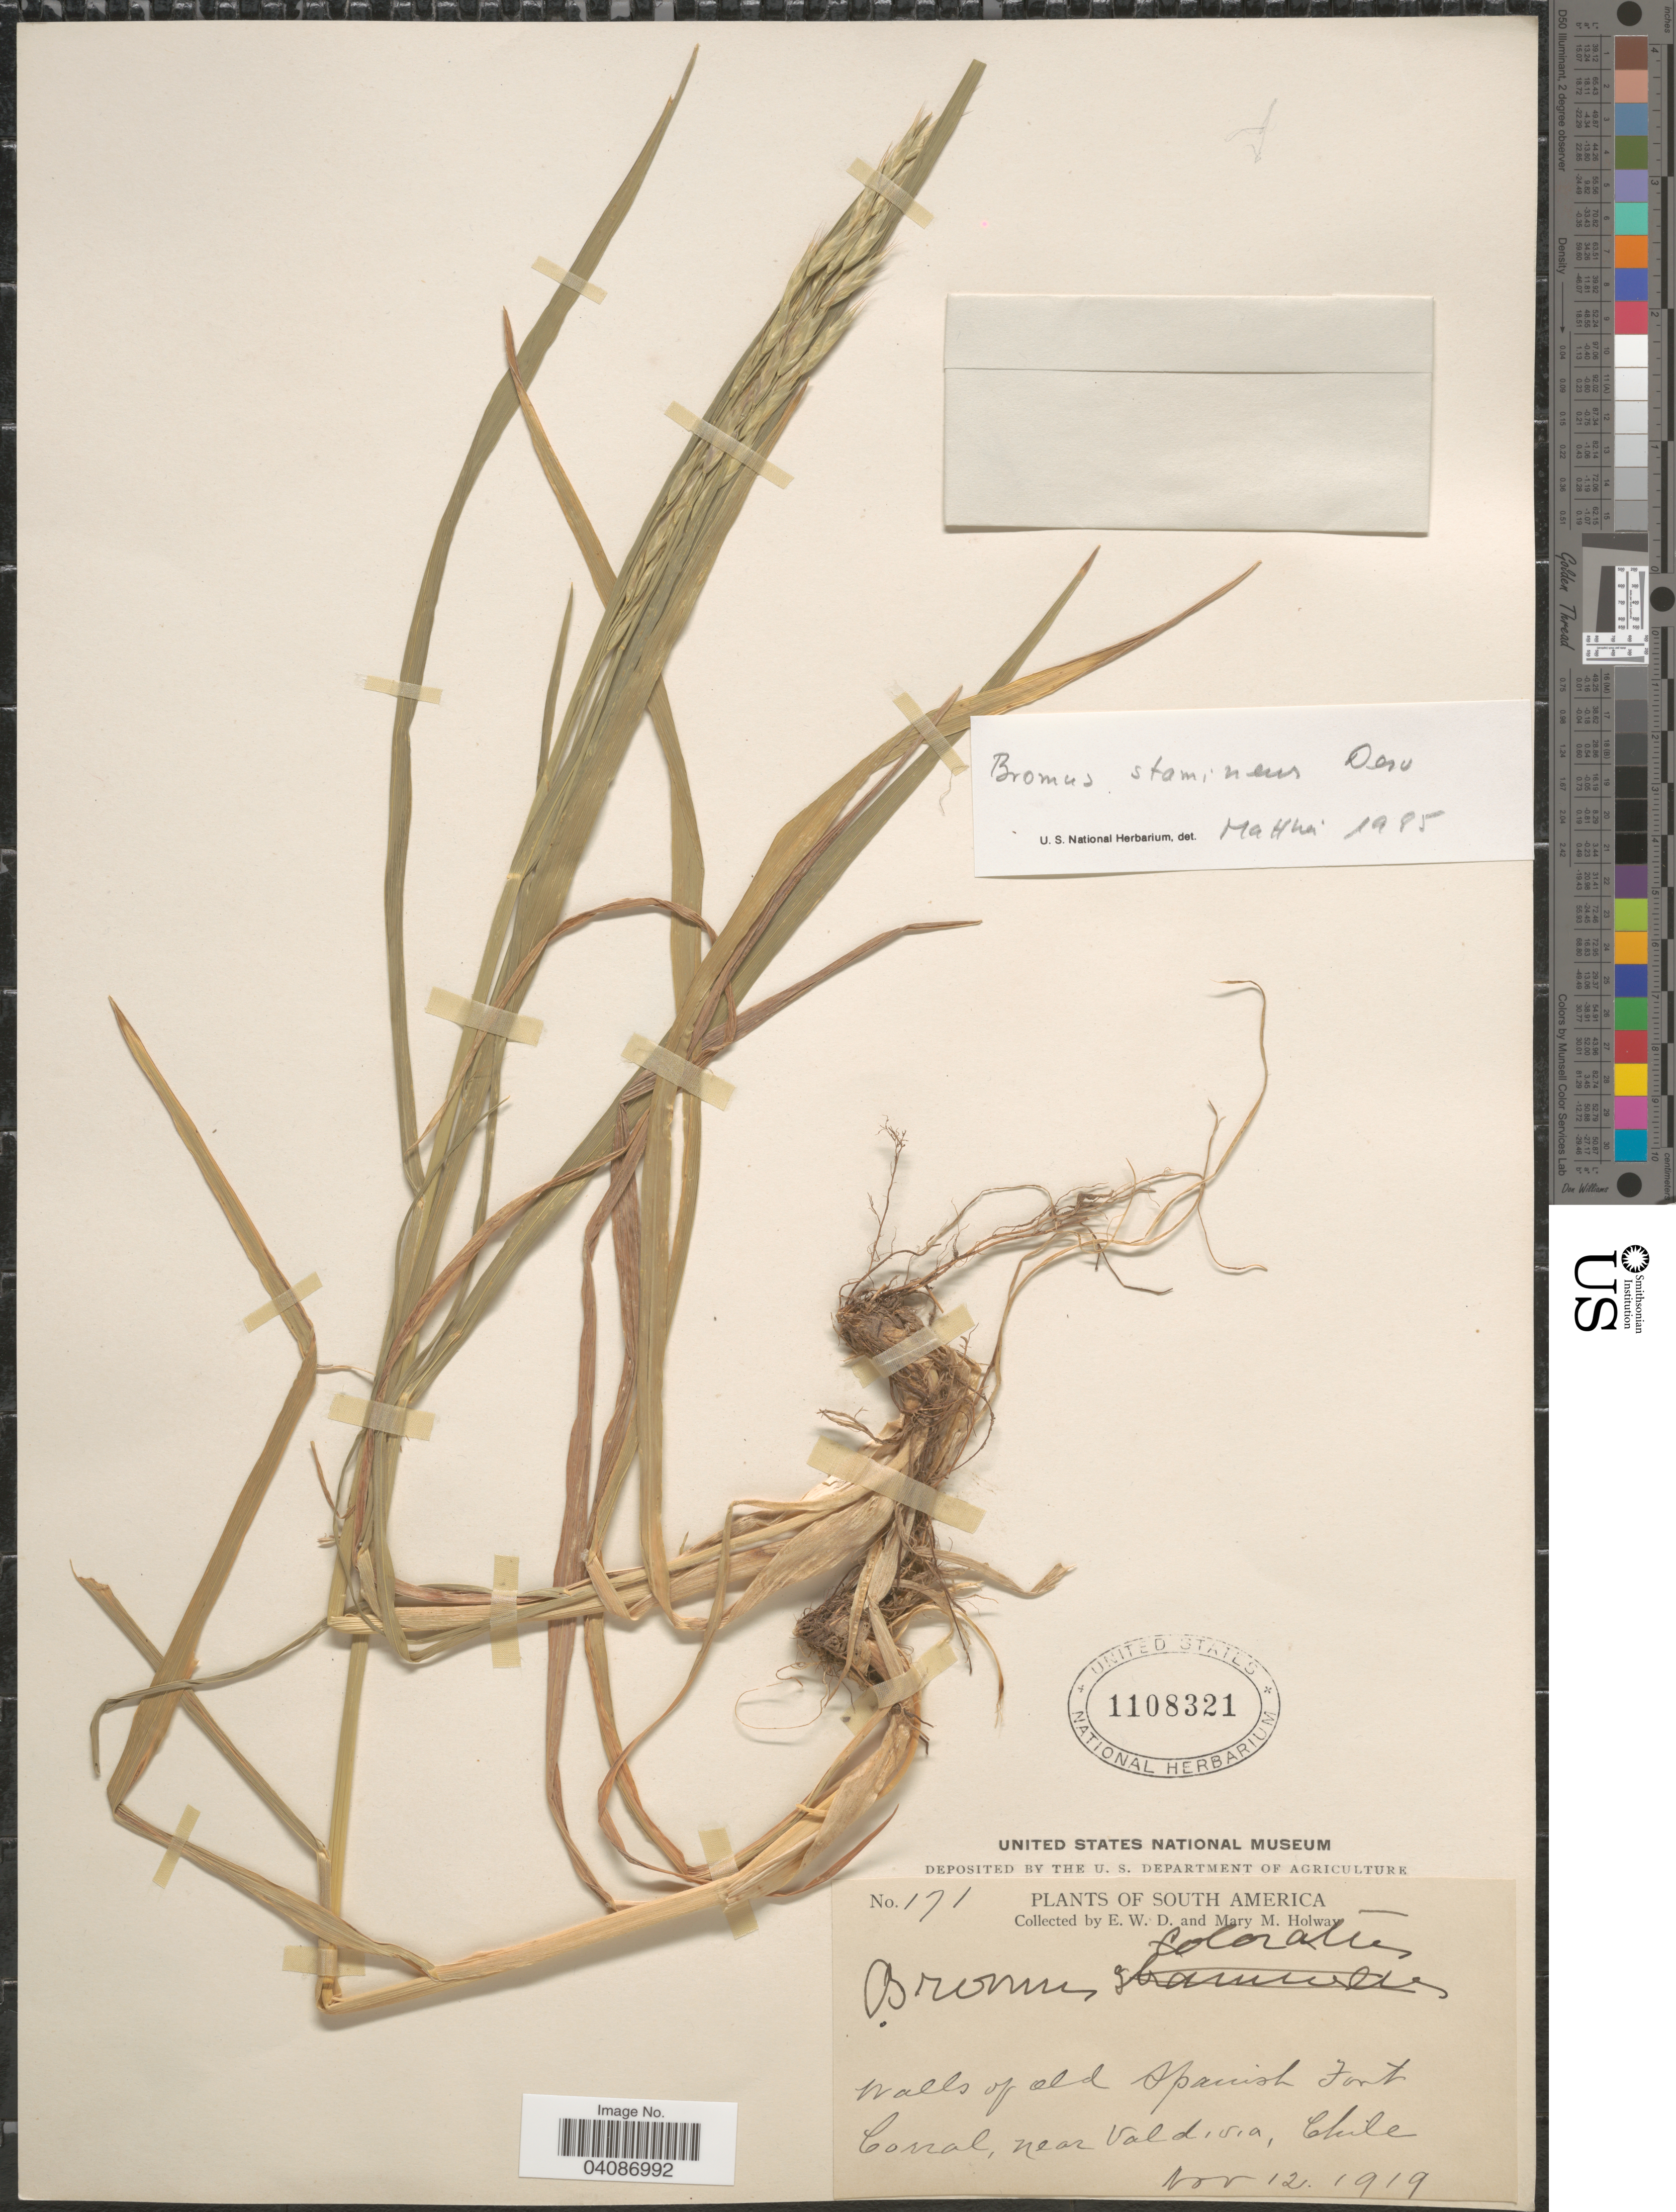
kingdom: Plantae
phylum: Tracheophyta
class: Liliopsida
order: Poales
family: Poaceae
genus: Bromus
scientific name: Bromus coloratus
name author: Steud.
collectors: E. W. D. Holway & M. M. Holway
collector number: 171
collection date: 1919-11-12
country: Chile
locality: Walls of old Spanish Fort Corral, near Valdivia.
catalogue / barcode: US 1108321